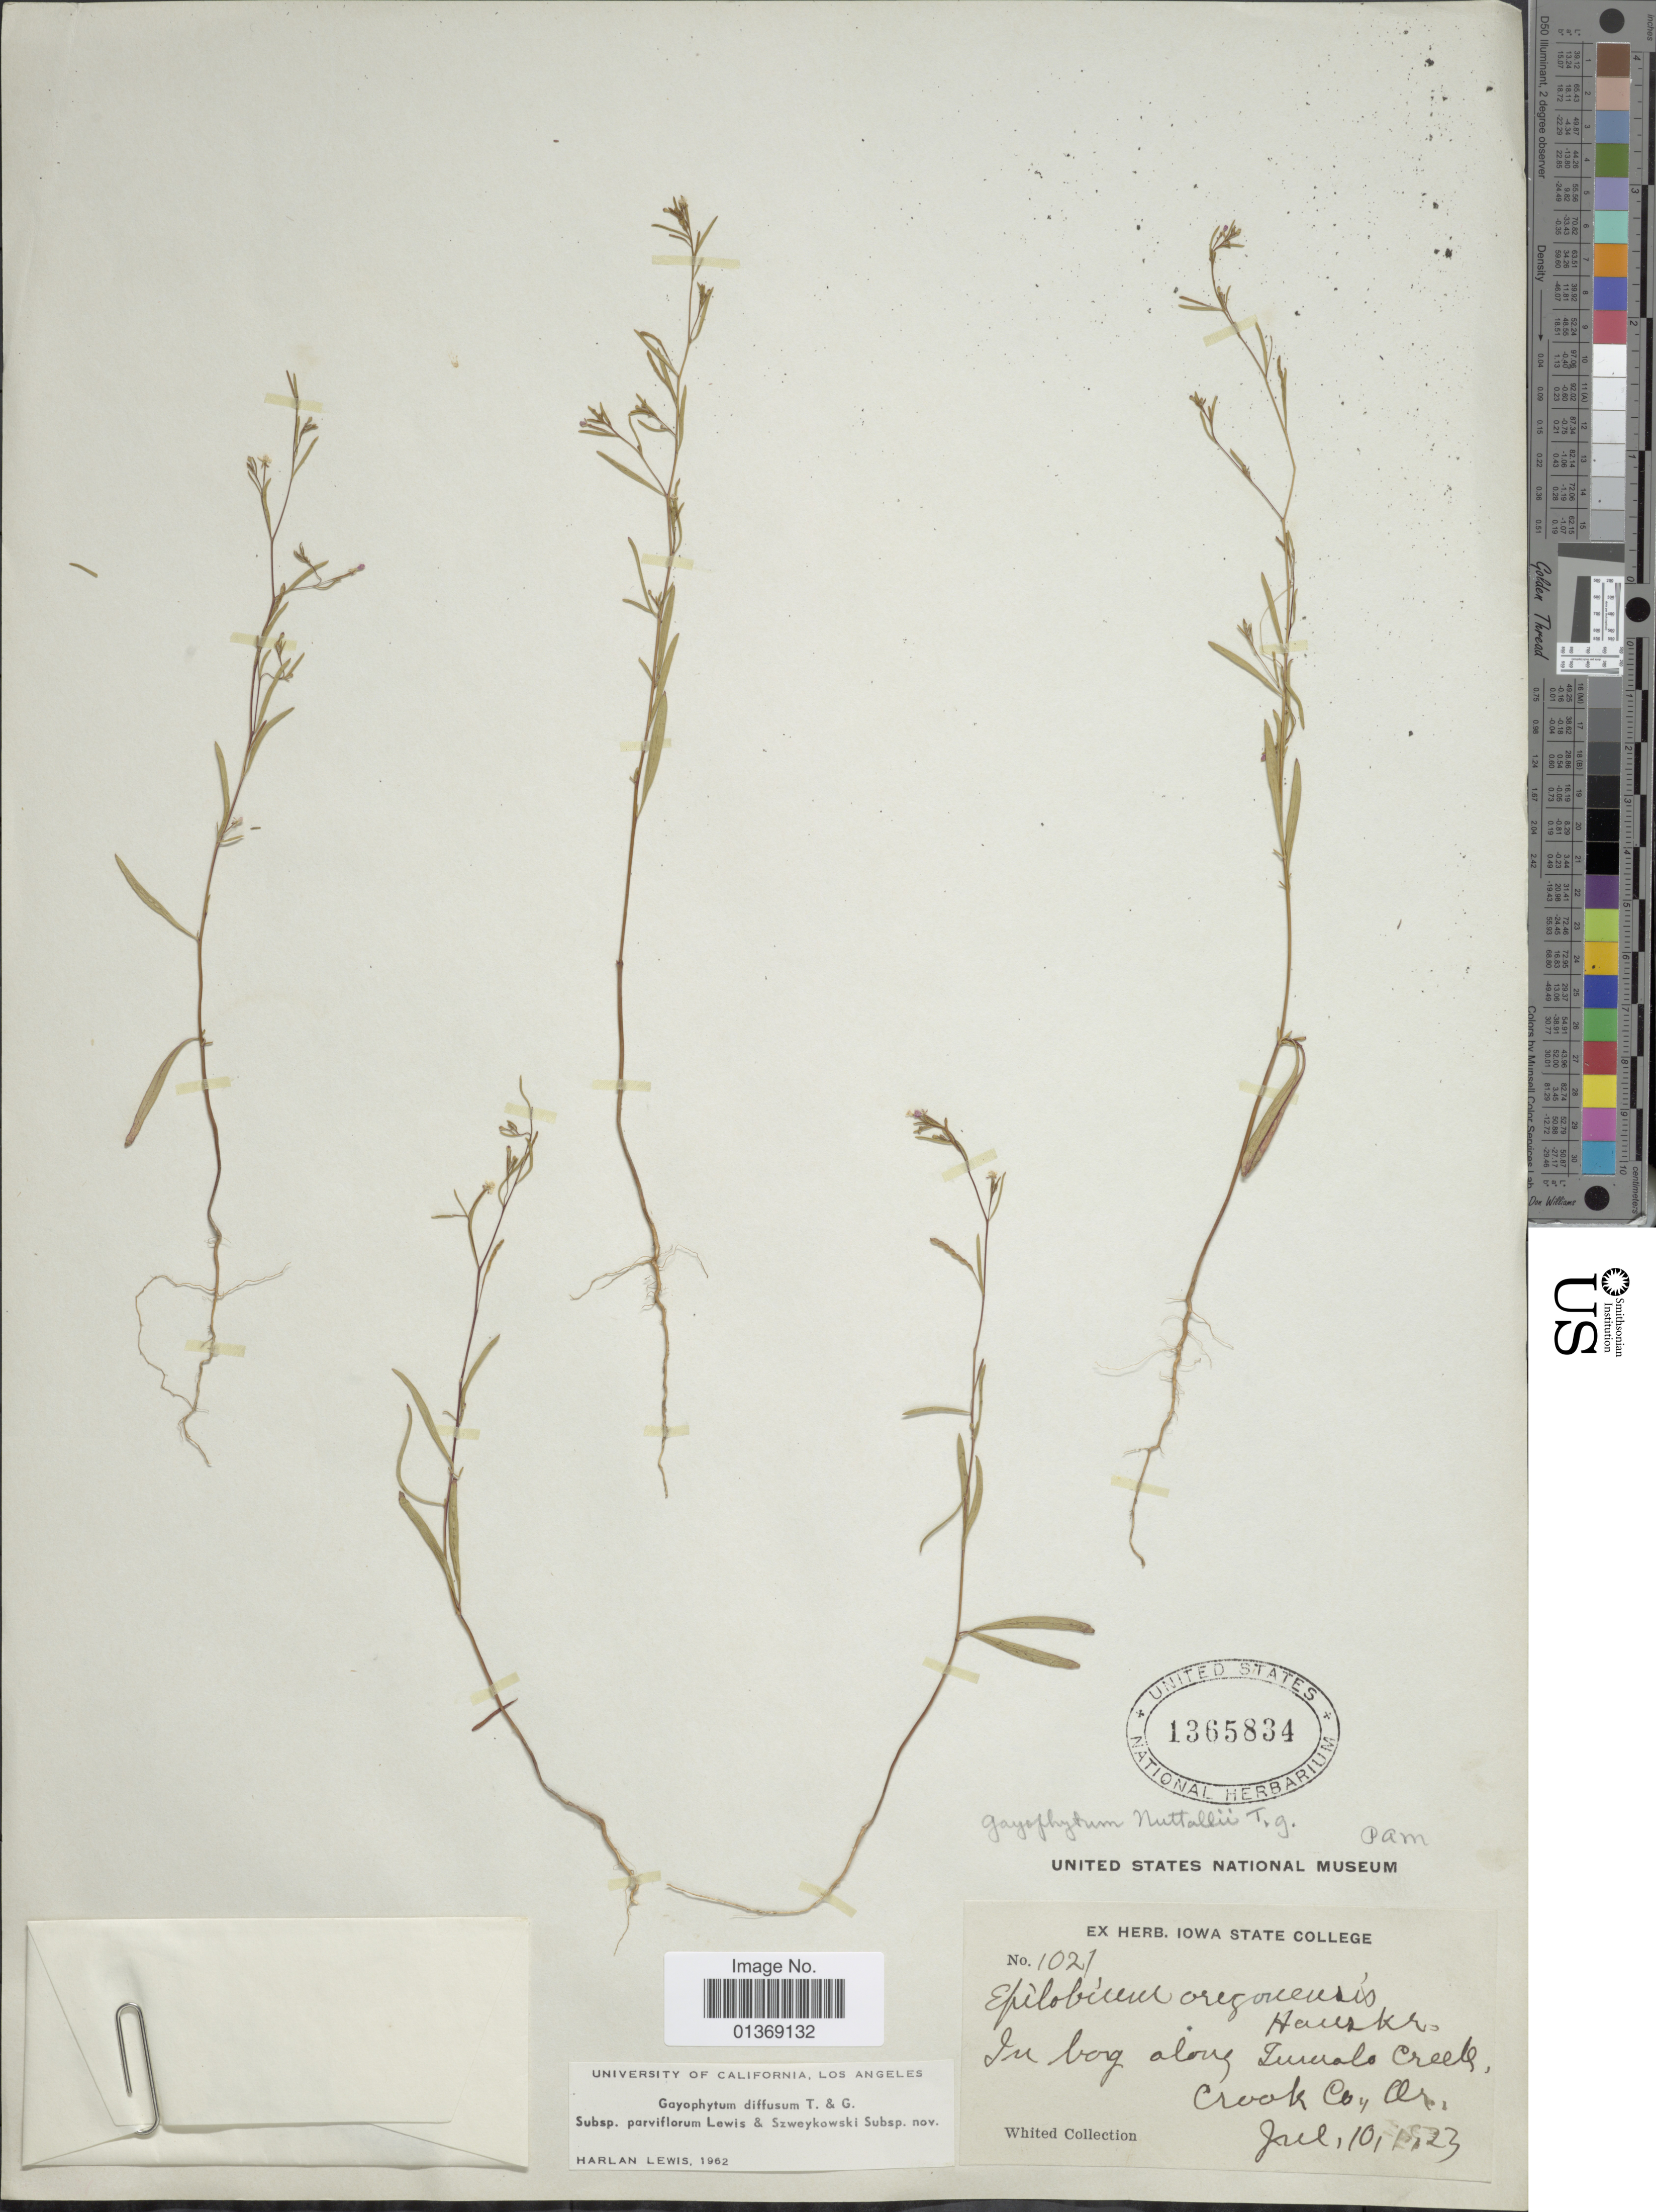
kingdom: Plantae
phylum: Tracheophyta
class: Magnoliopsida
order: Myrtales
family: Onagraceae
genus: Gayophytum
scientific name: Gayophytum diffusum subsp. parviflorum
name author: F. H. Lewis & Szweyk.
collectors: K. Whited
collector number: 1021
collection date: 1923-07-10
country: United States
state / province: Oregon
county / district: Crook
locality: In bog along Tuomolo Creek, Crook Co.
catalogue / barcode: US 1365834